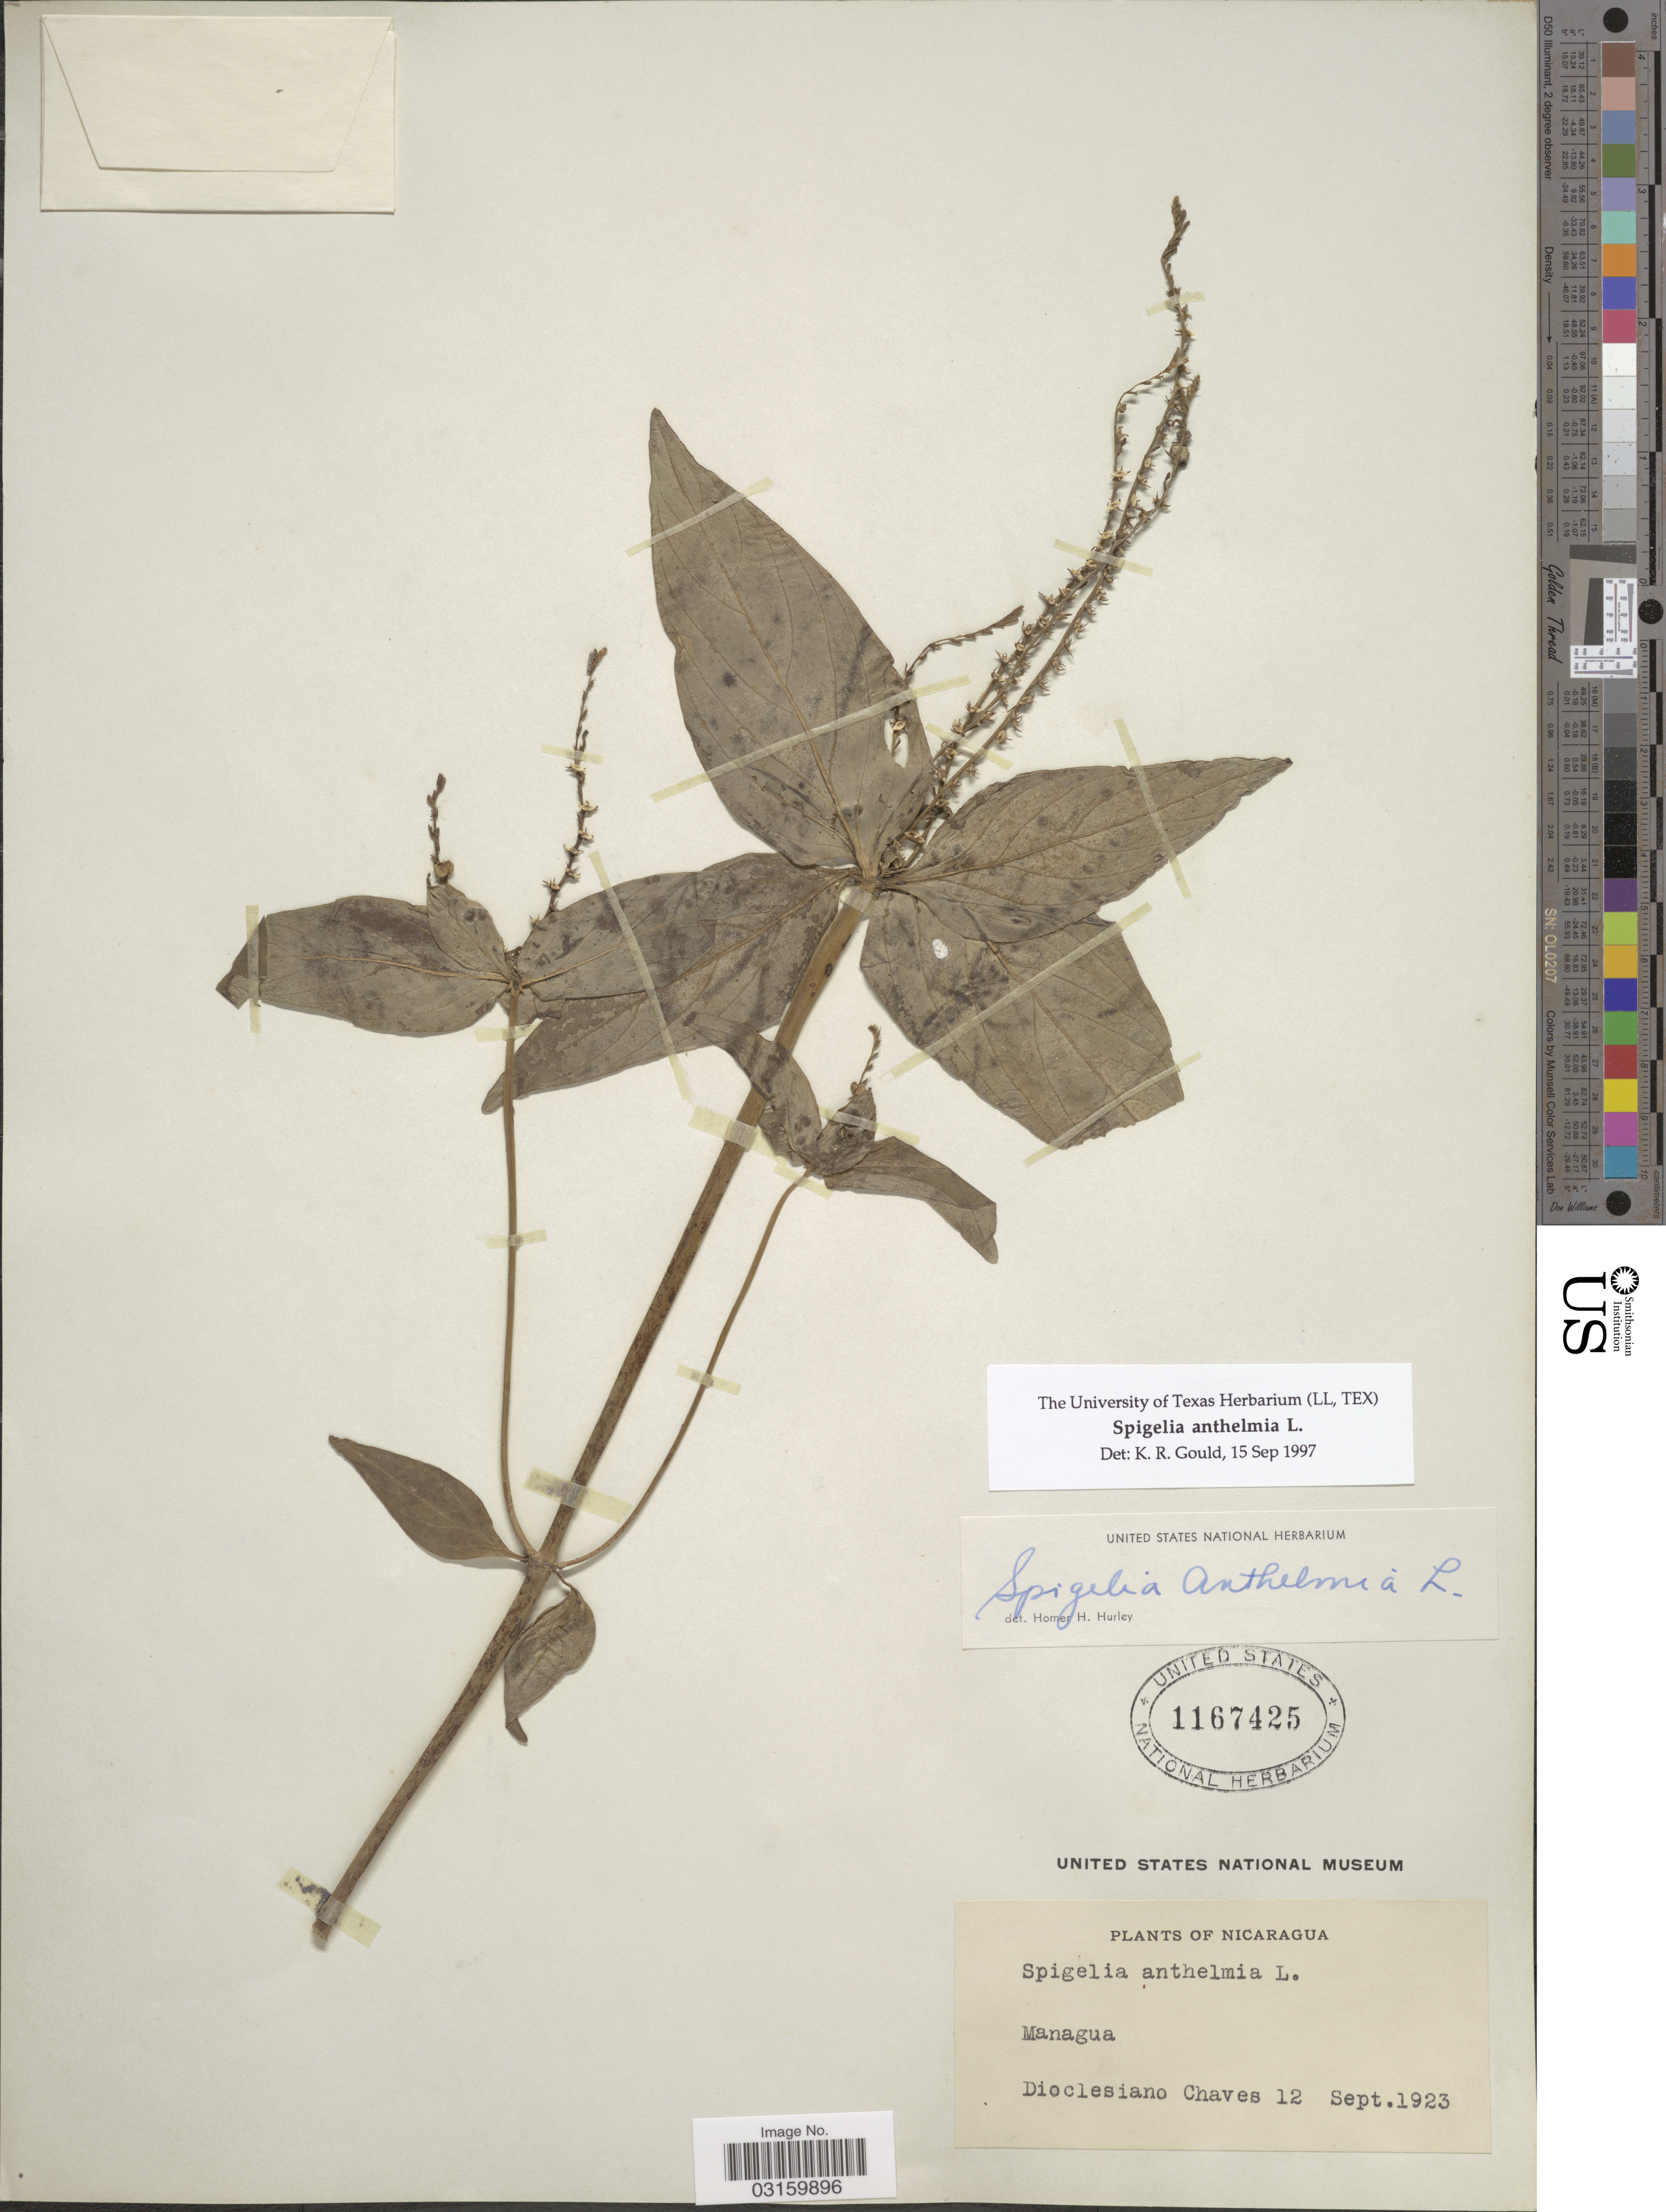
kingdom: Plantae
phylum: Tracheophyta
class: Magnoliopsida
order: Gentianales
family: Loganiaceae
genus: Spigelia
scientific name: Spigelia anthelmia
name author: L.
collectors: D. Chaves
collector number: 12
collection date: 1923-09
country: Nicaragua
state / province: Managua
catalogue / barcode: US 1167425